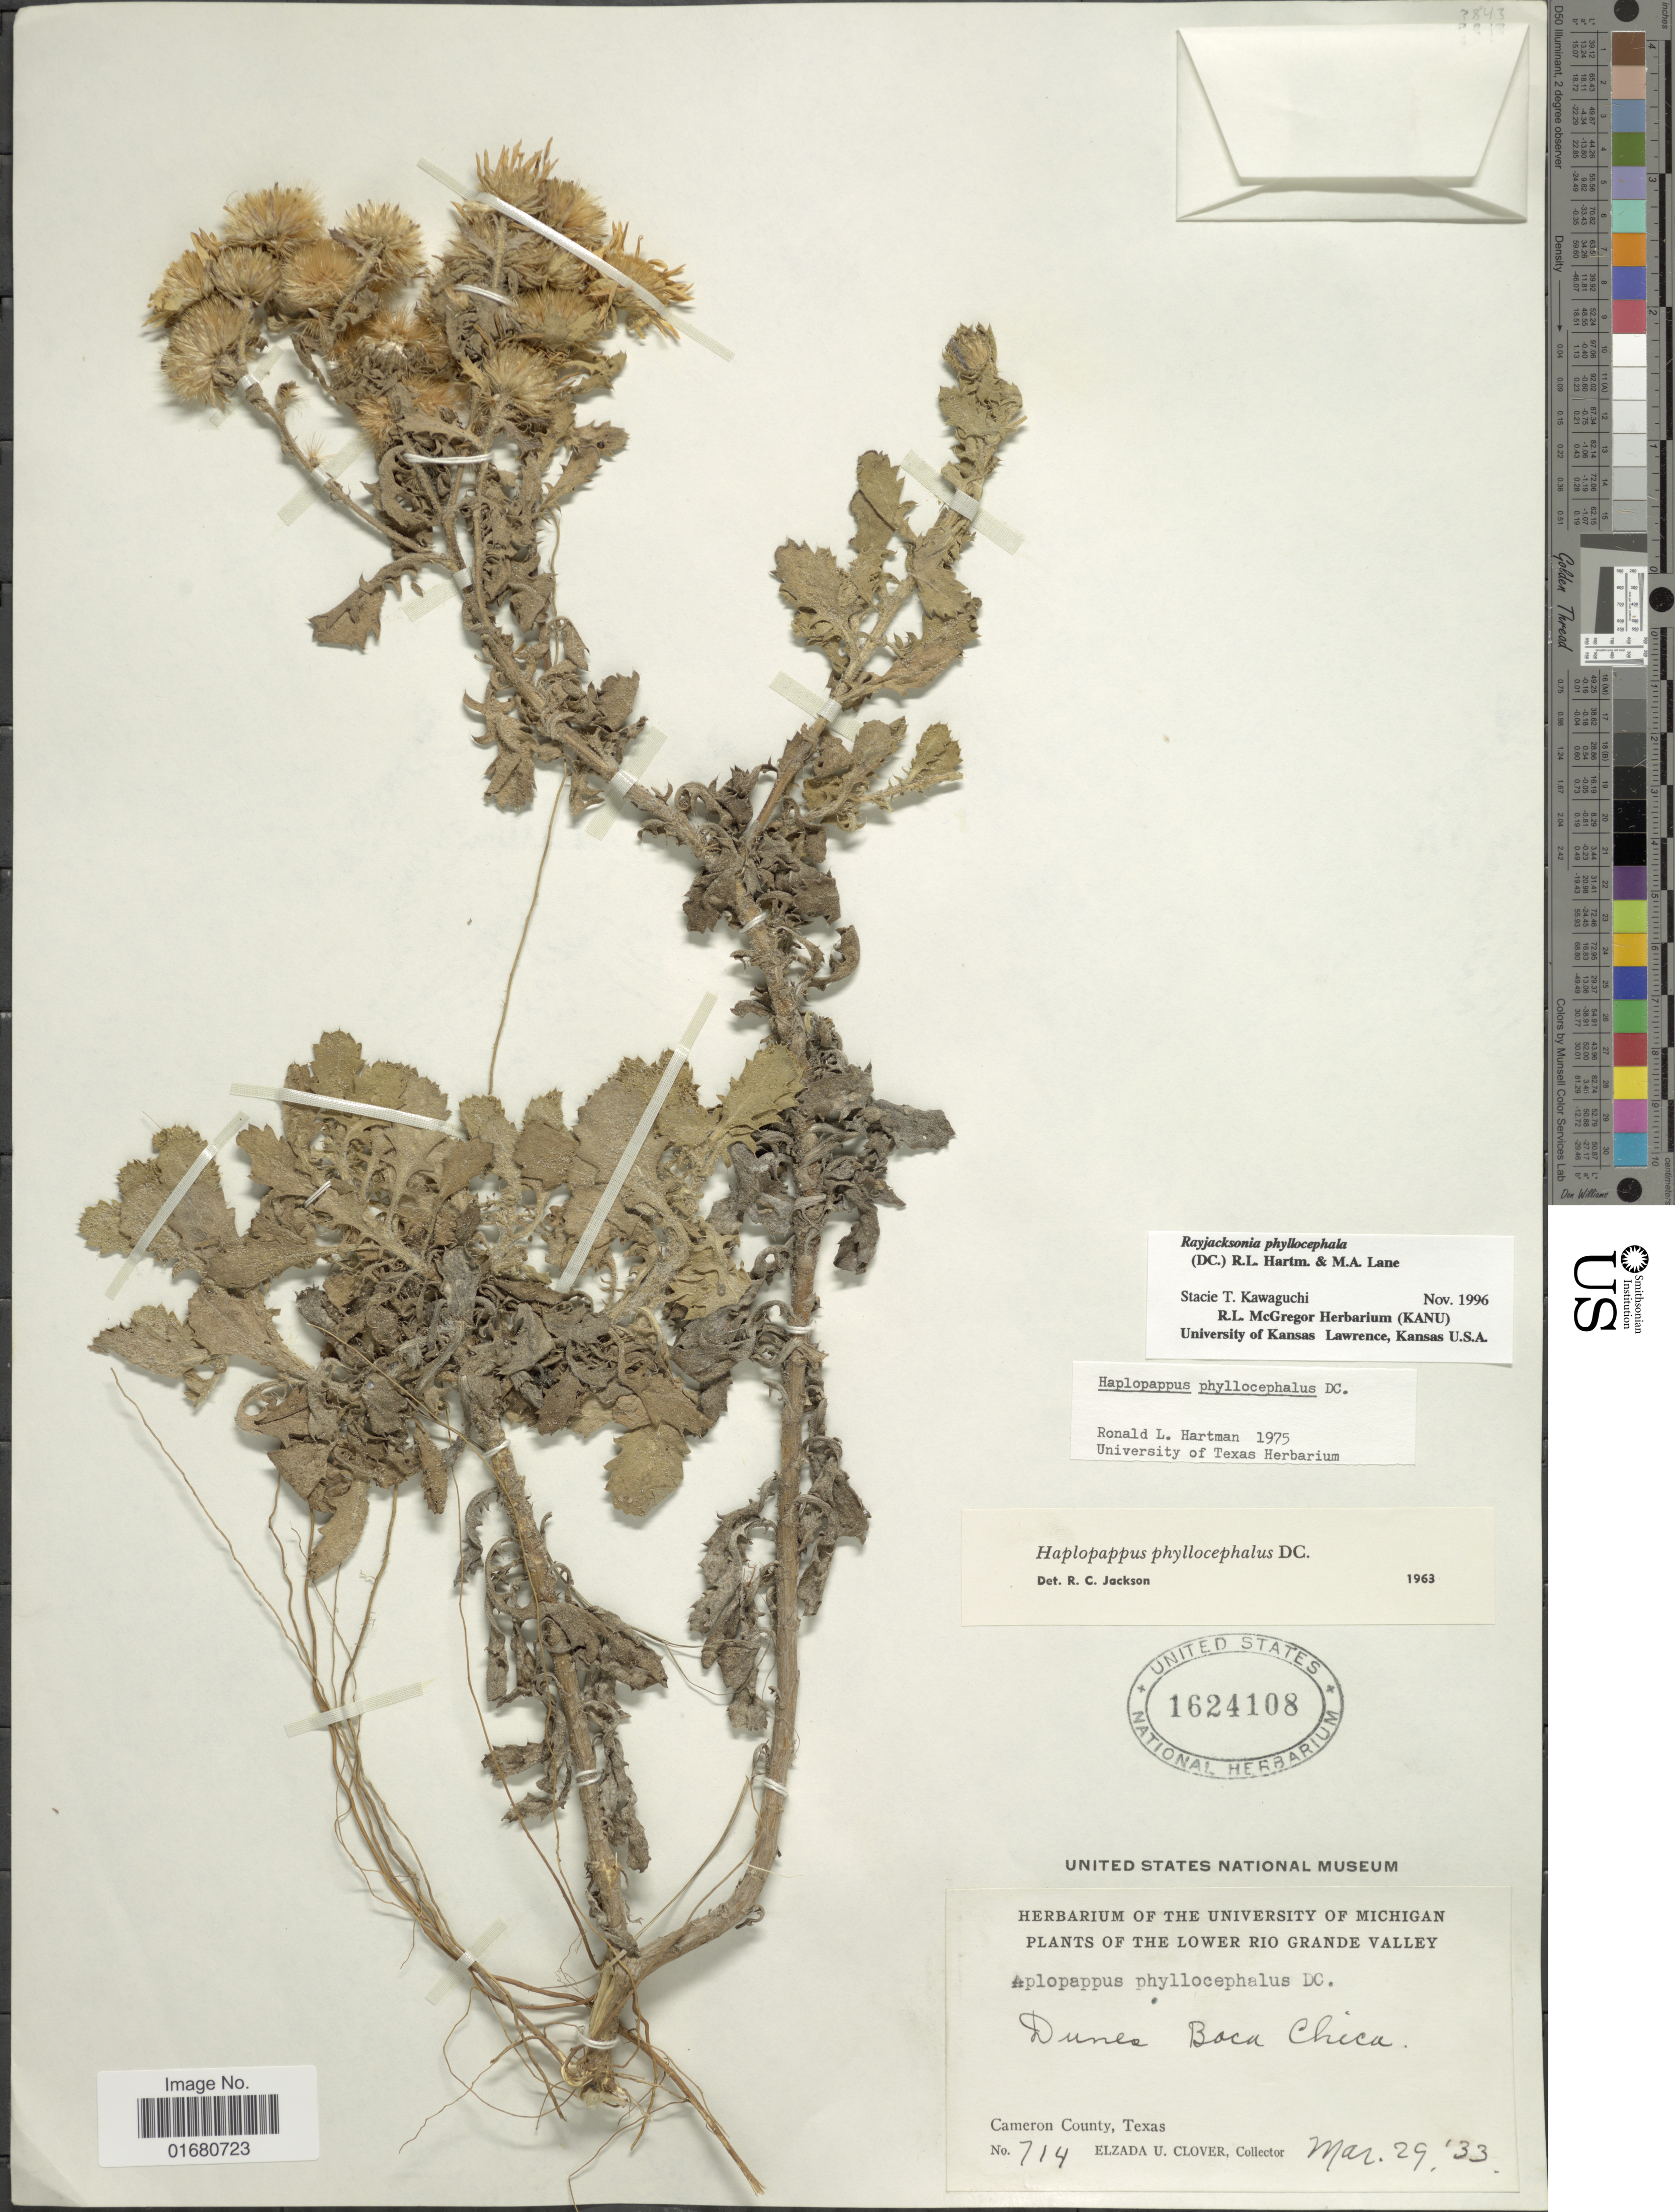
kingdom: Plantae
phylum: Tracheophyta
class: Magnoliopsida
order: Asterales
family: Asteraceae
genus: Rayjacksonia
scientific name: Rayjacksonia phyllocephala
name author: (DC.) R.L. Hartm. & M.A. Lane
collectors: E. U. Clover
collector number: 714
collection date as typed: Transcribed d/m/y: 29/3/33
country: United States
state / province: Texas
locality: Cameron Countym, The Lower Rio Grande Valley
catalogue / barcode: US 1624108